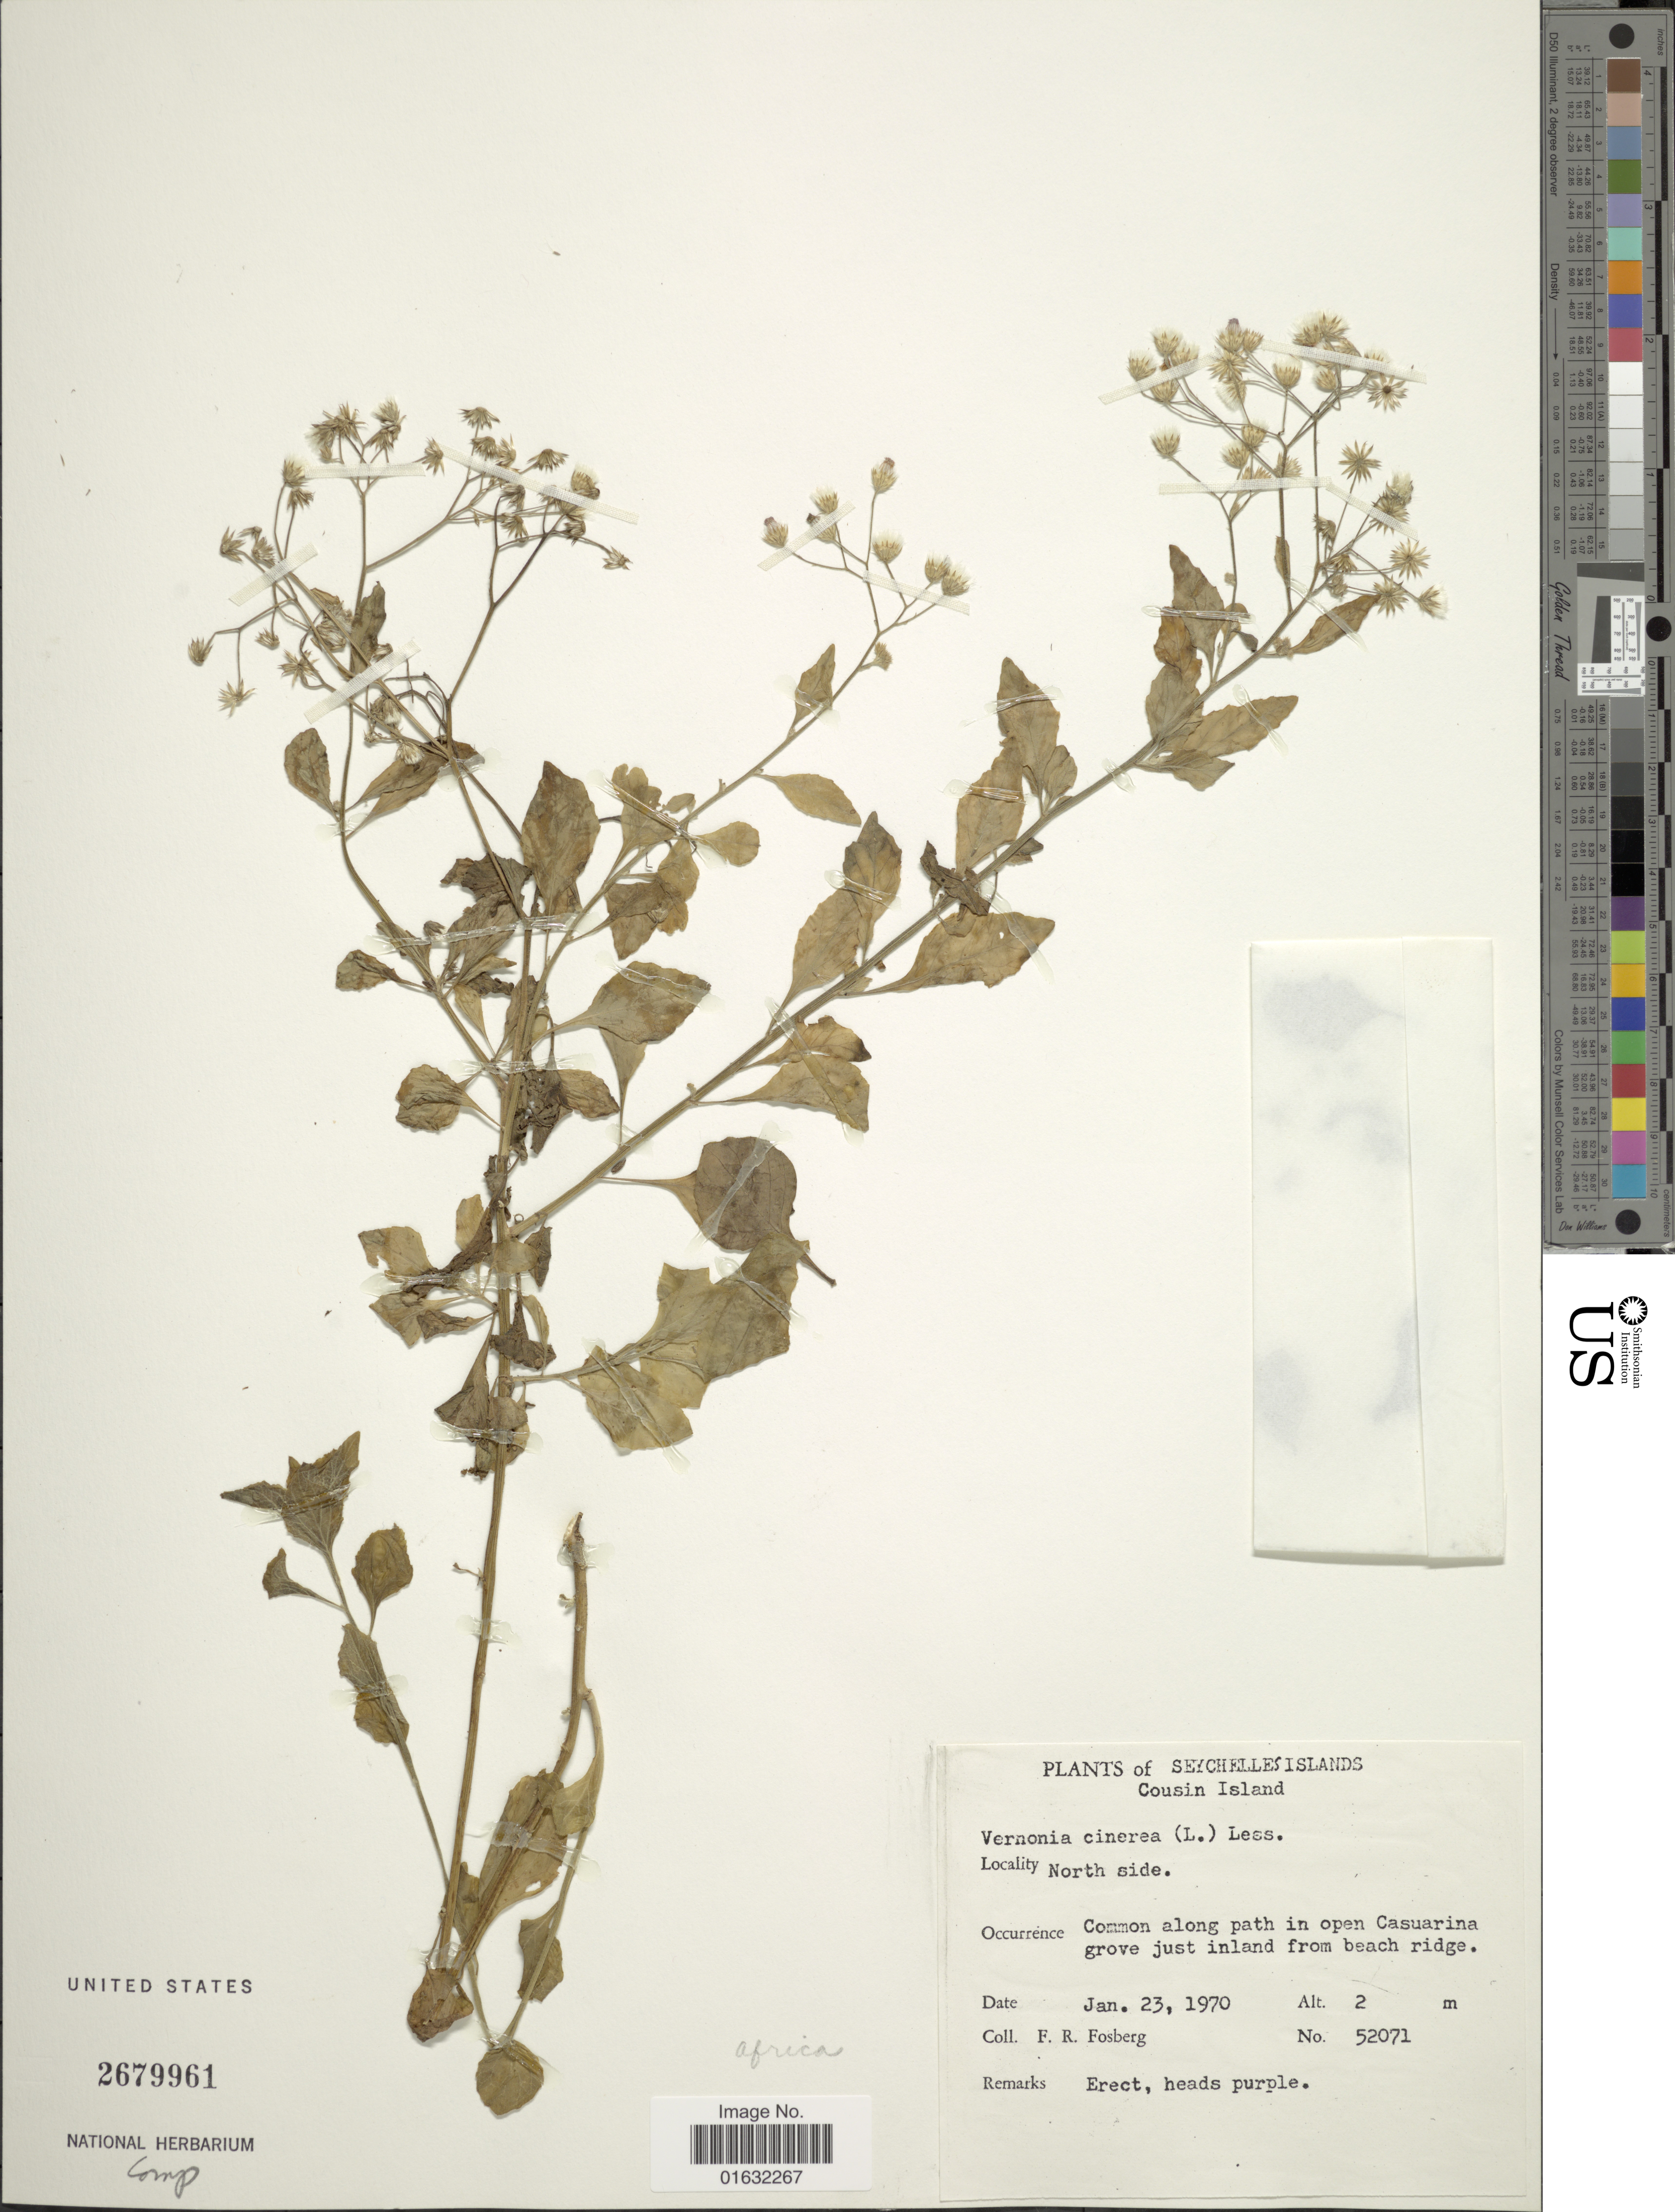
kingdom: Plantae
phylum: Tracheophyta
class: Magnoliopsida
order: Asterales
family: Asteraceae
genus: Cyanthillium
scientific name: Cyanthillium cinereum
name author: (L.) H. Rob.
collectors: F. R. Fosberg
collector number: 52071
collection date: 1970-01-23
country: Seychelles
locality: Seychelles Islands, Cousin Island, North Island, Common along path in open Casuarina grove just inland from beach ridge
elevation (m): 2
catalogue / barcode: US 2679961